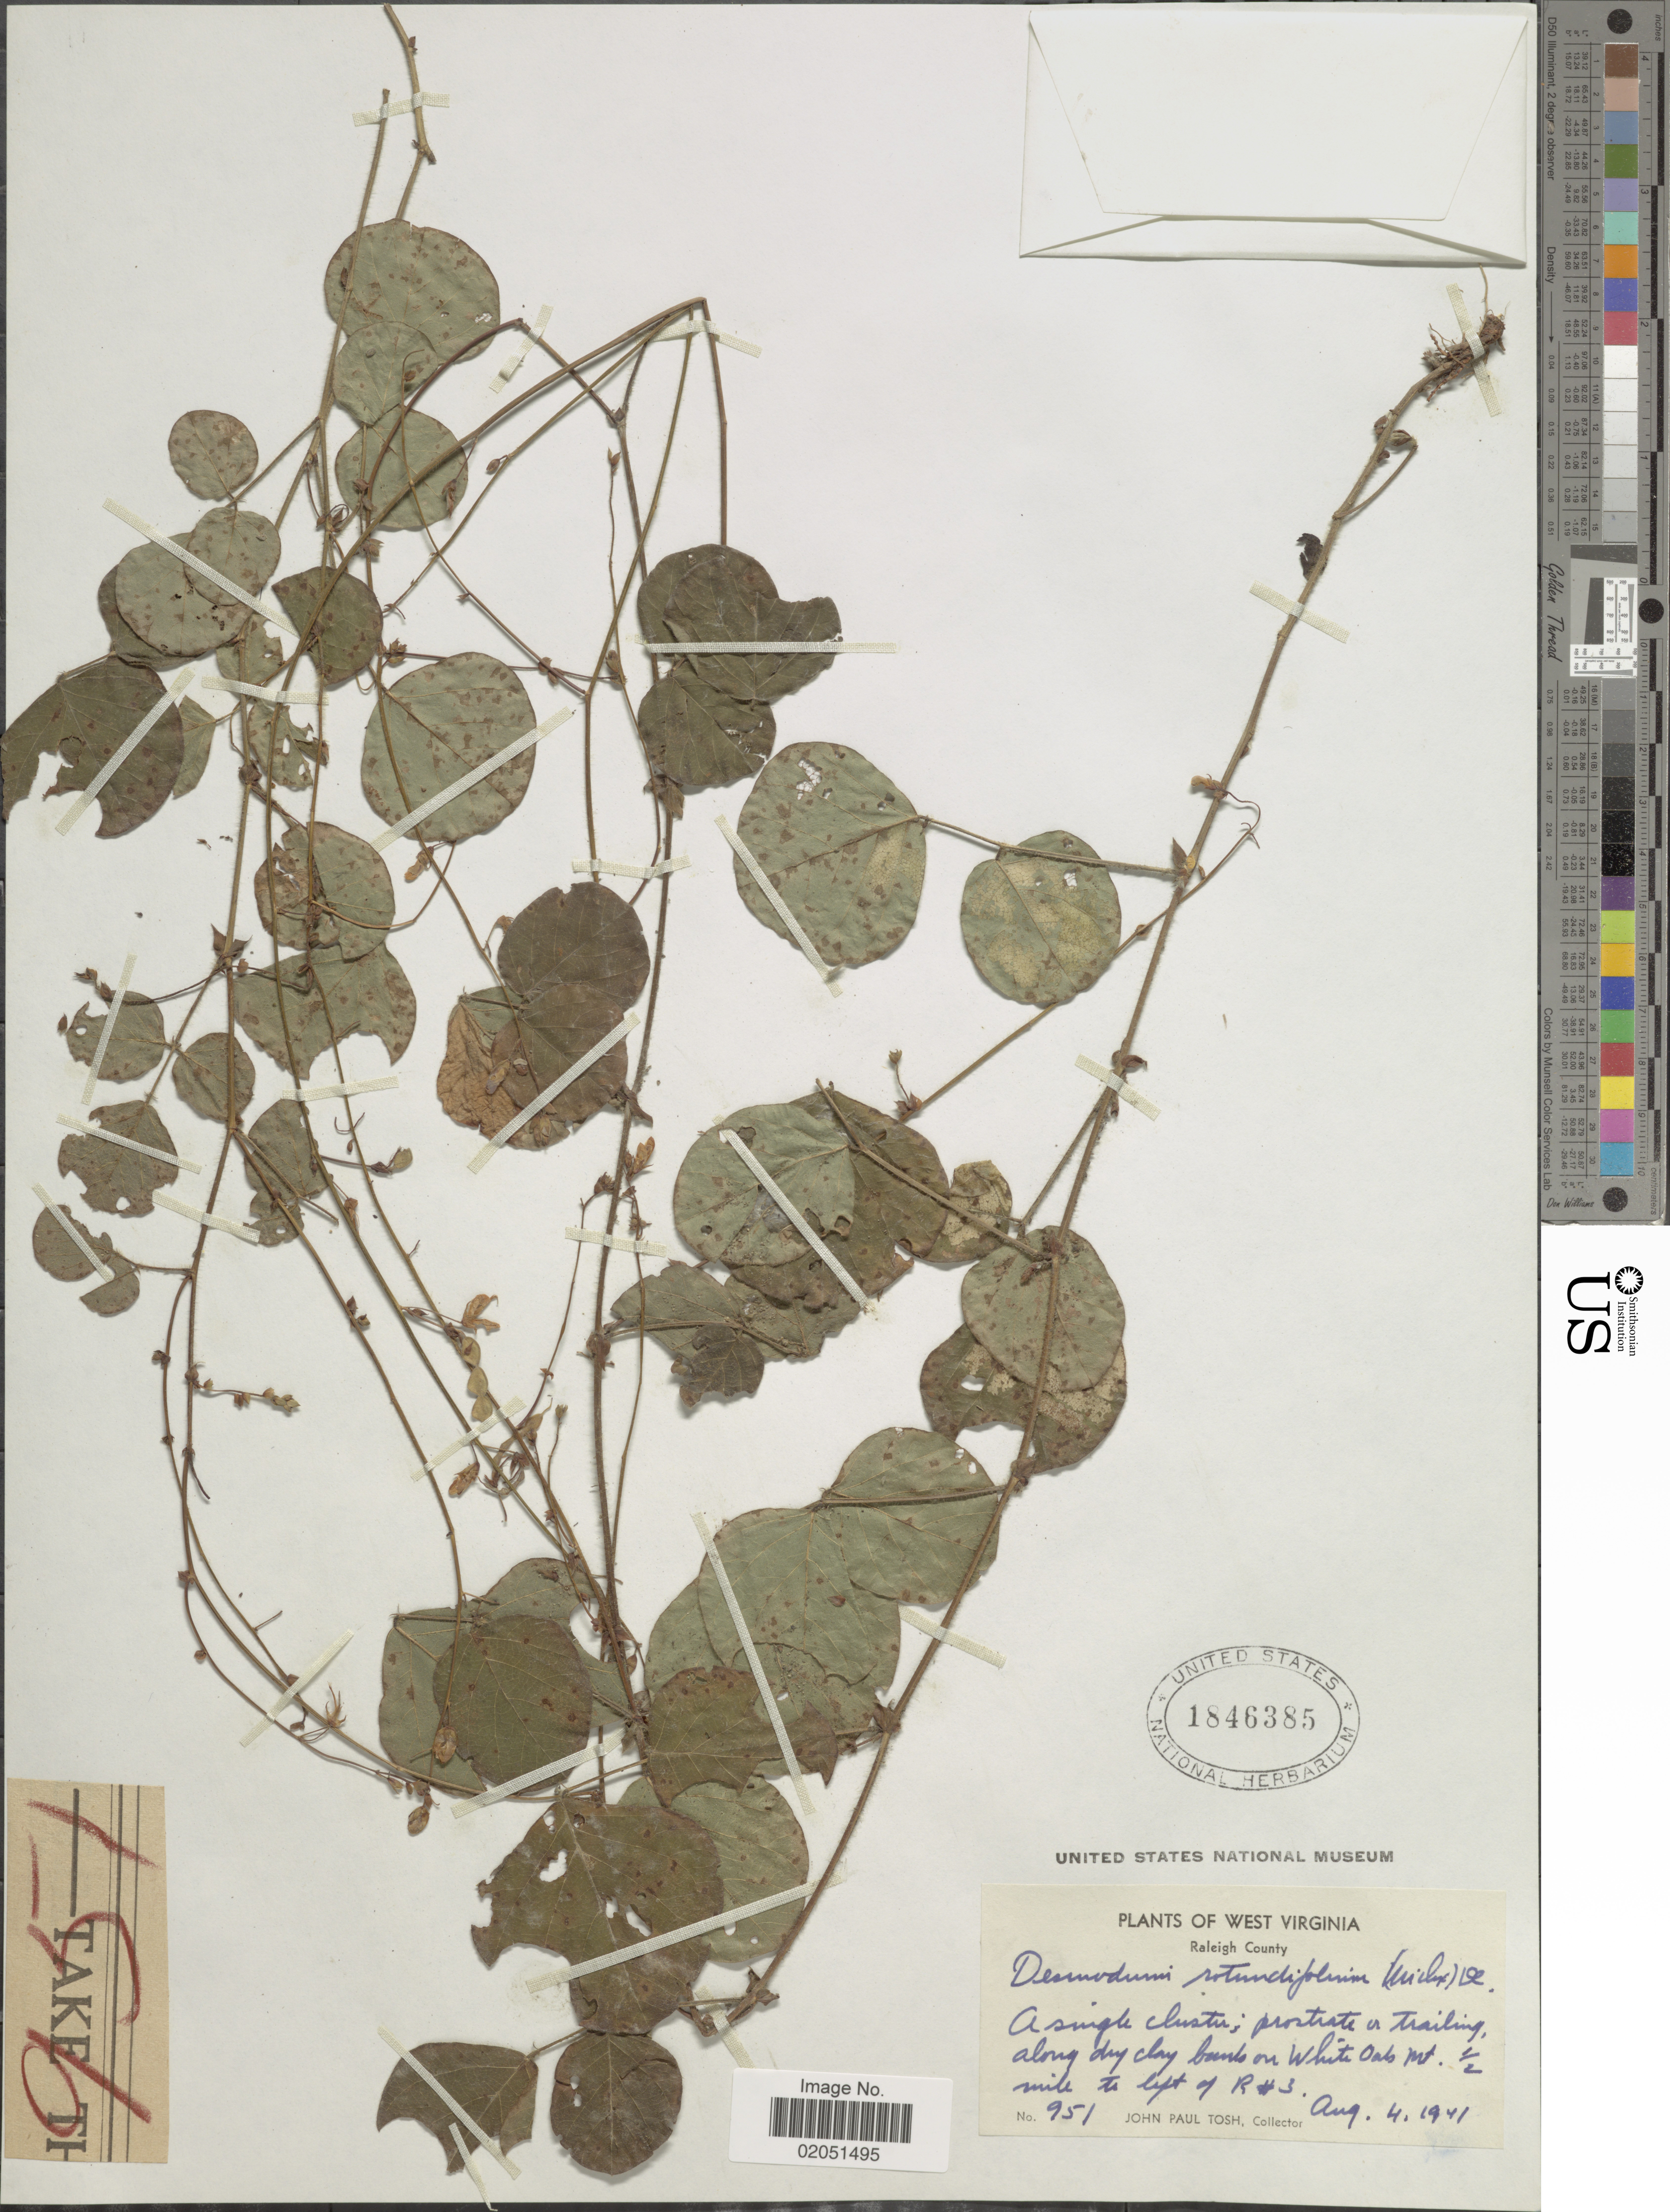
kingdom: Plantae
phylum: Tracheophyta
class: Magnoliopsida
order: Fabales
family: Fabaceae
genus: Desmodium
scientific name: Desmodium rotundifolium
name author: DC.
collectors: J. Tosh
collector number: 951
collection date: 1941-08-04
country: United States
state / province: West Virginia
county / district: Raleigh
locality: Raleigh County, along dry clay banks on White Oaks Mts. 1/2 mile to left of R #3.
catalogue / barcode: US 1846385